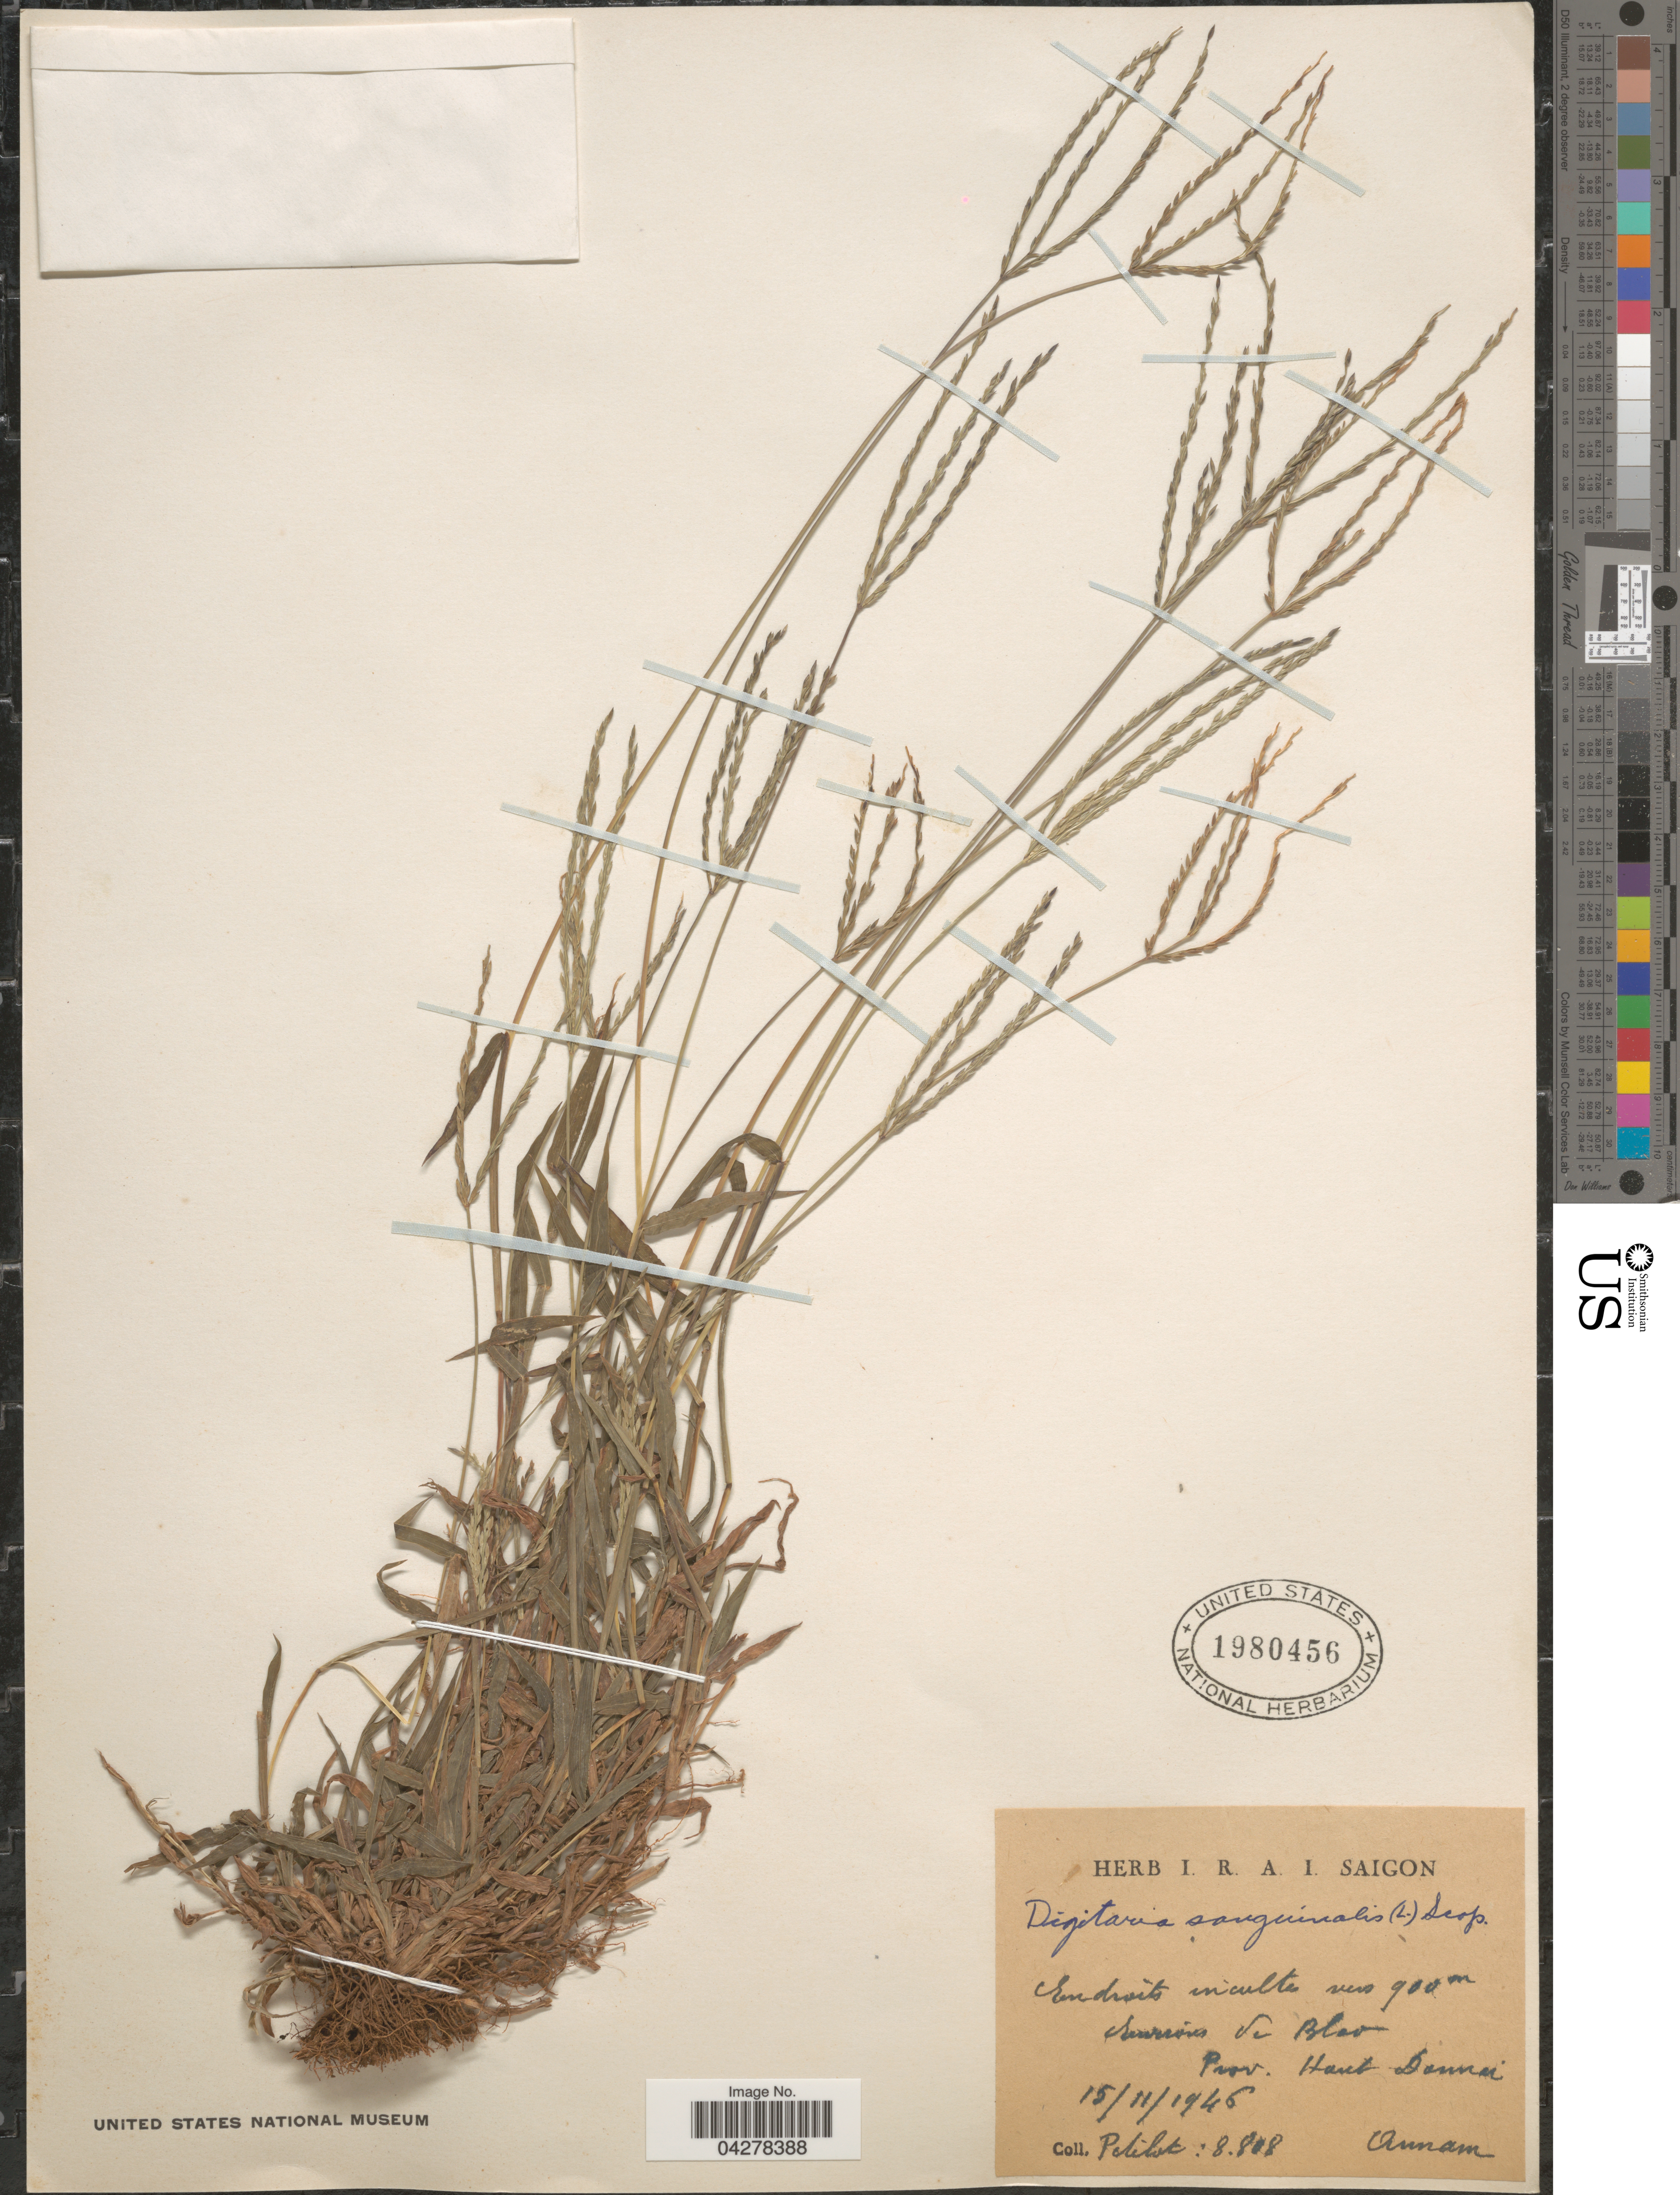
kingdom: Plantae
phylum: Tracheophyta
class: Liliopsida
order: Poales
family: Poaceae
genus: Digitaria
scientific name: Digitaria sanguinalis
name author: (L.) Scop.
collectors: Pételot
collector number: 8808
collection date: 1946-11-15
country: Vietnam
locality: Environs de Blao. Prov. Haut Donnai. Annam.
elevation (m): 900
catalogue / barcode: US 1980456